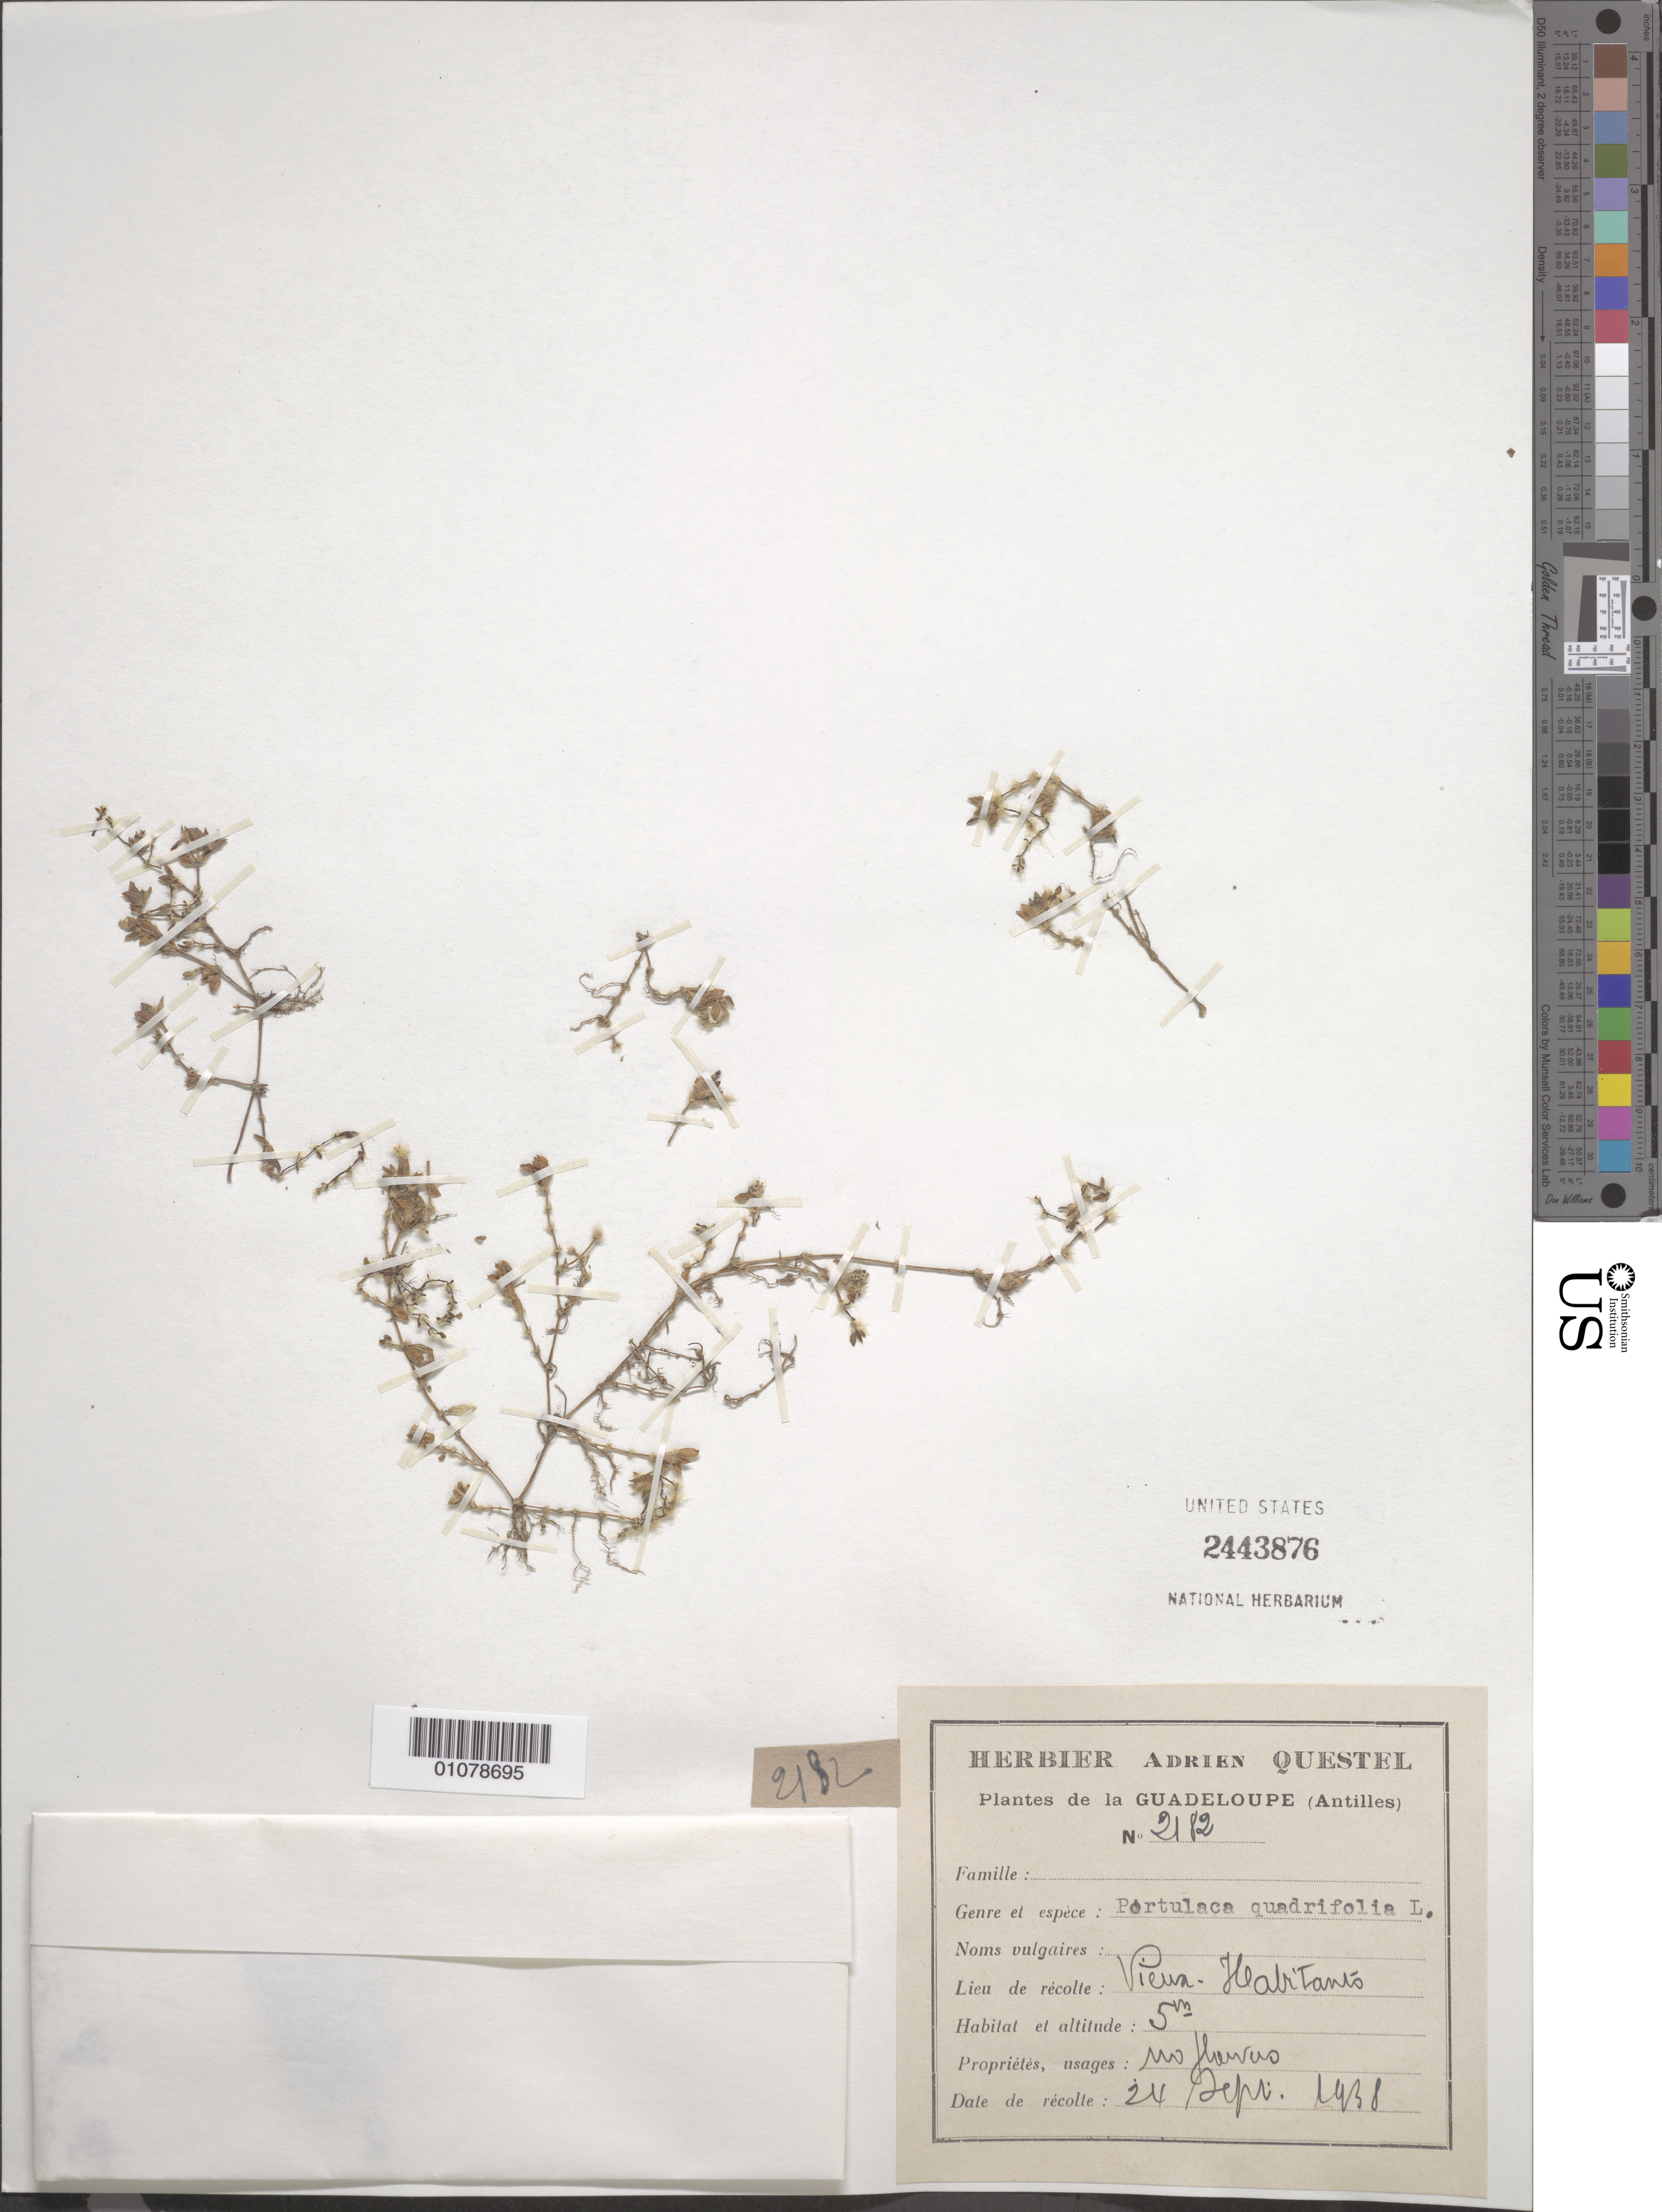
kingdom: Plantae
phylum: Tracheophyta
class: Magnoliopsida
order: Caryophyllales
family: Portulacaceae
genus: Portulaca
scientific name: Portulaca quadrifida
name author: L.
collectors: A. Questel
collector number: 2182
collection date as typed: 24 Sep 1938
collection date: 1938-09-24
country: Guadeloupe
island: Basse Terre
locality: Vieux-Habitants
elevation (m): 5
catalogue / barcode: US 2443876